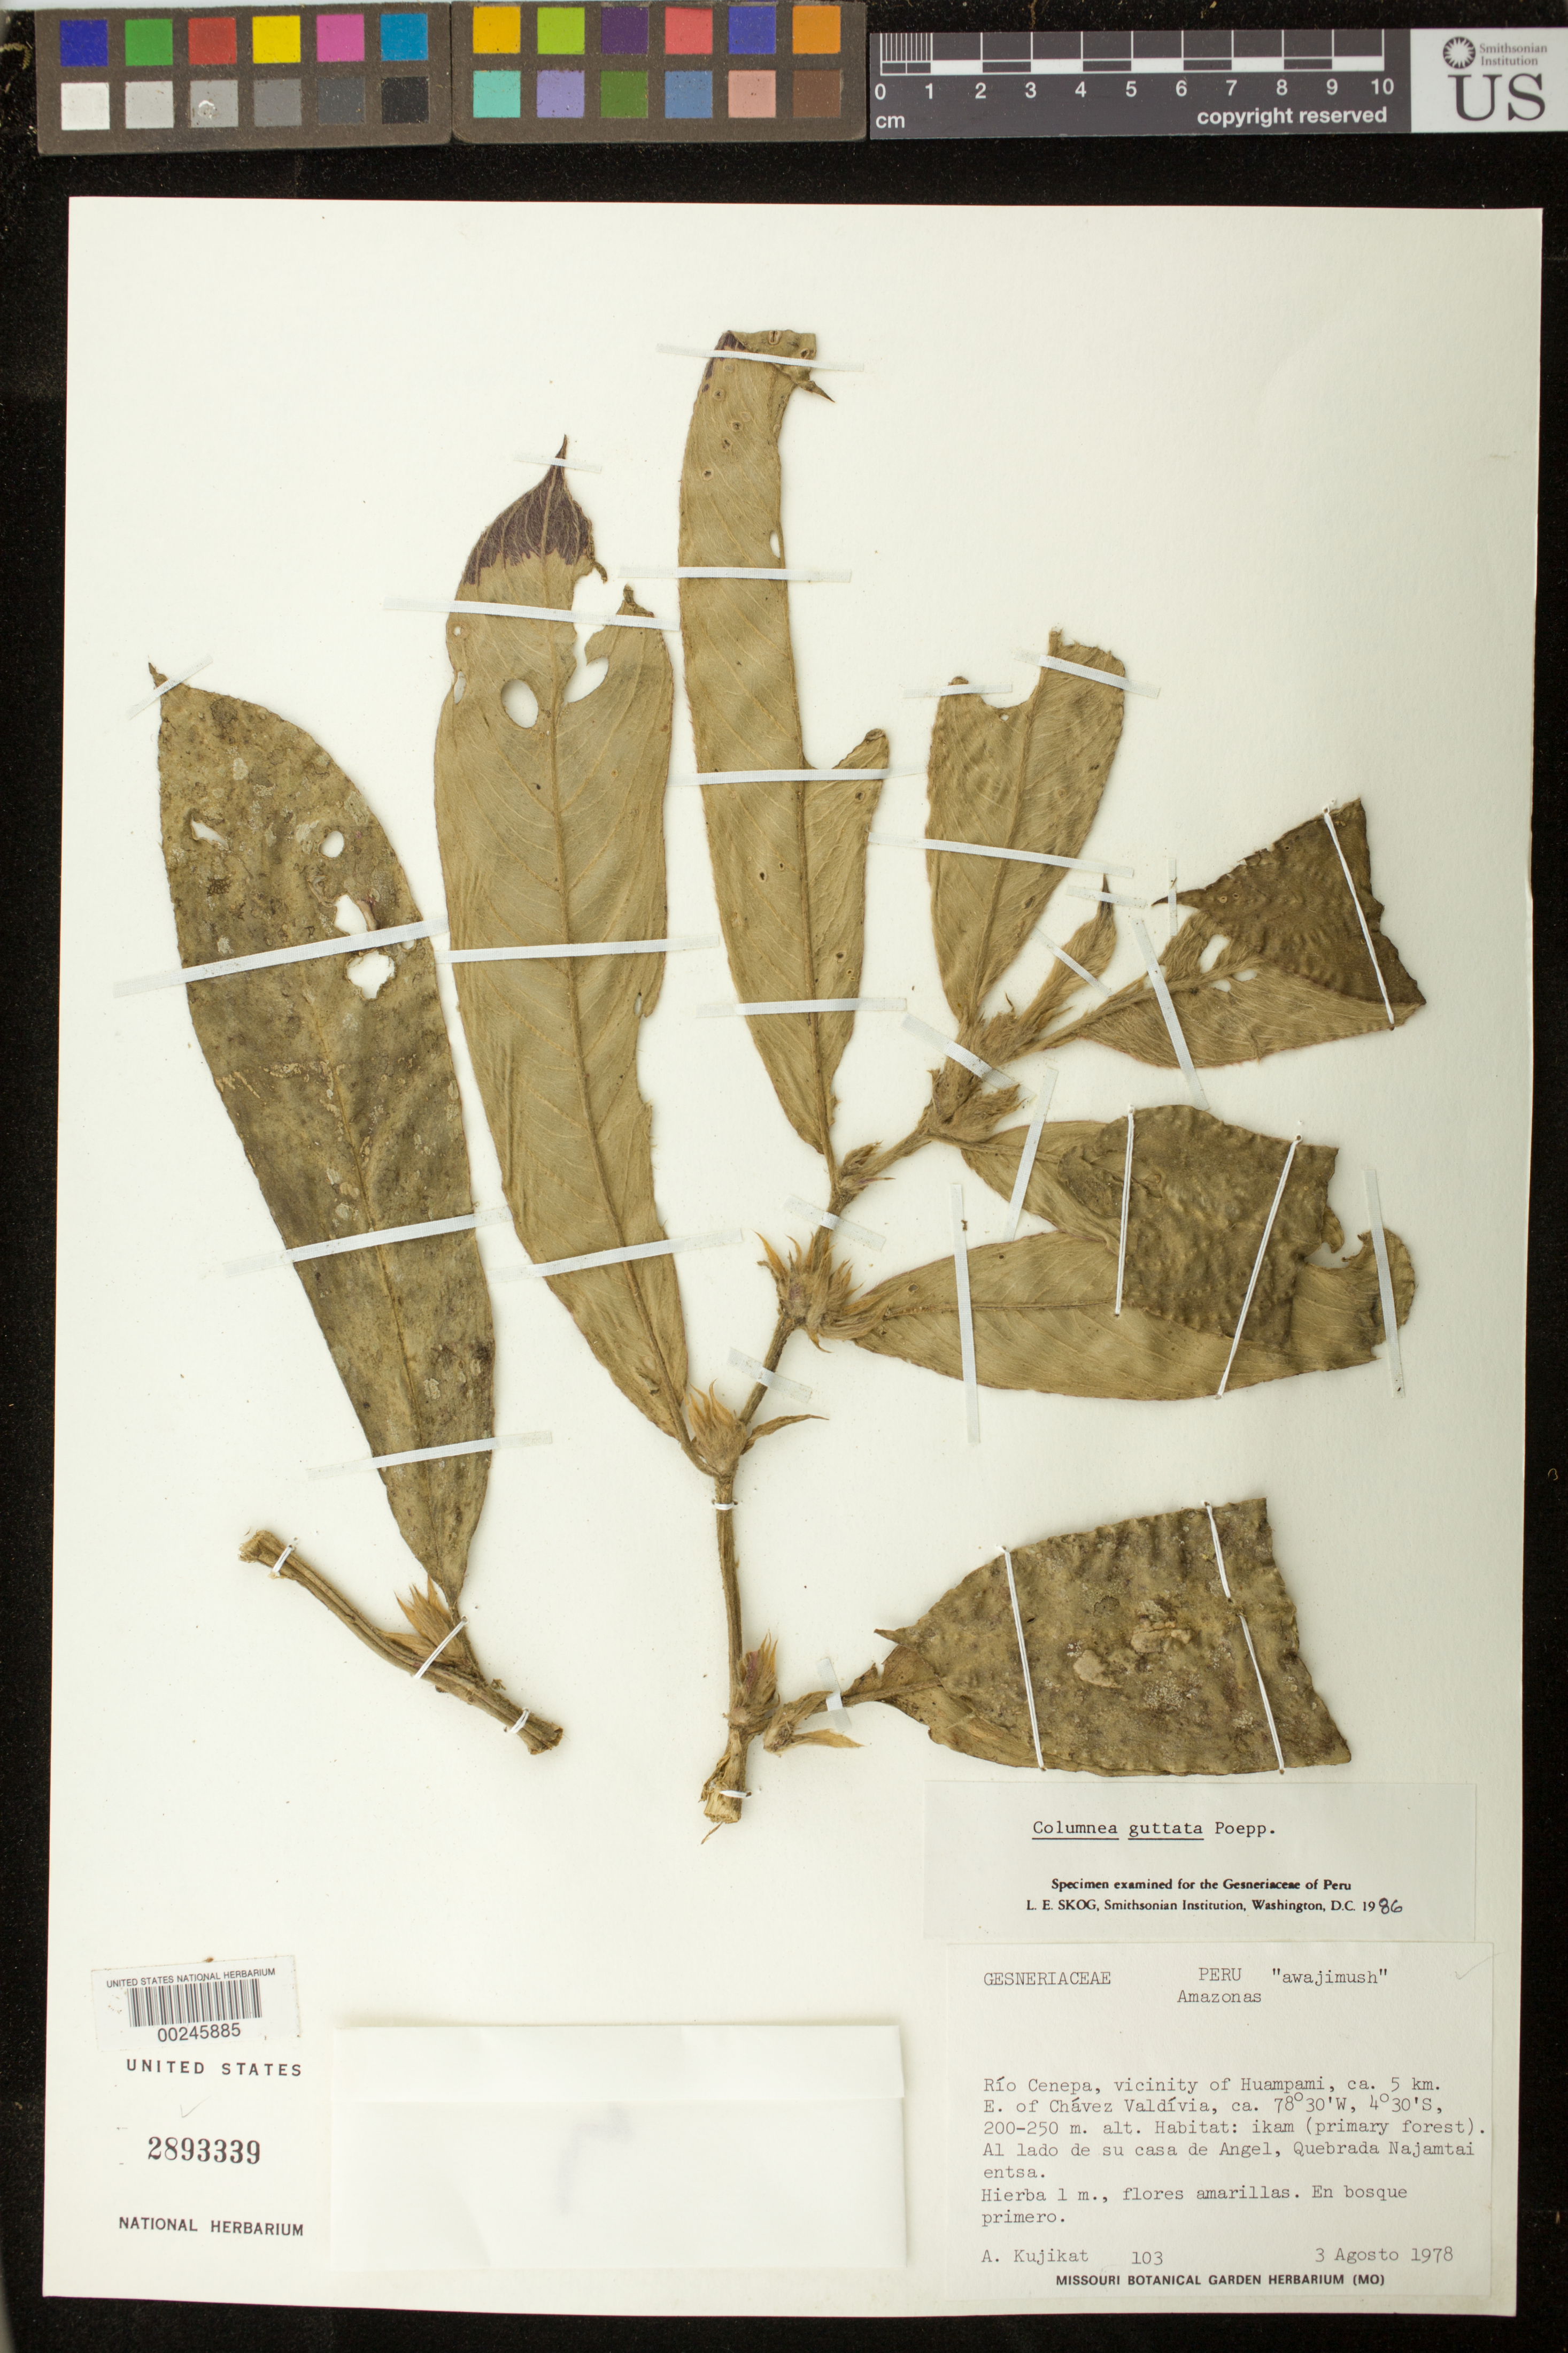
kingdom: Plantae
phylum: Tracheophyta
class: Magnoliopsida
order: Lamiales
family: Gesneriaceae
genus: Columnea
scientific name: Columnea guttata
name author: Poepp.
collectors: A. Kujikat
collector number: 103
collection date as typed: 03 Aug 1978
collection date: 1978-08-03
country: Peru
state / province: Amazonas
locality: Rio Cenepa, vicinity of Huampami, ca 5 km E of Chavez Valdivia, along Su Casa de Angel, Quebrada Najamtai Entsa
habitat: Ikam (primary forest)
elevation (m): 200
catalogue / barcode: US 2893339